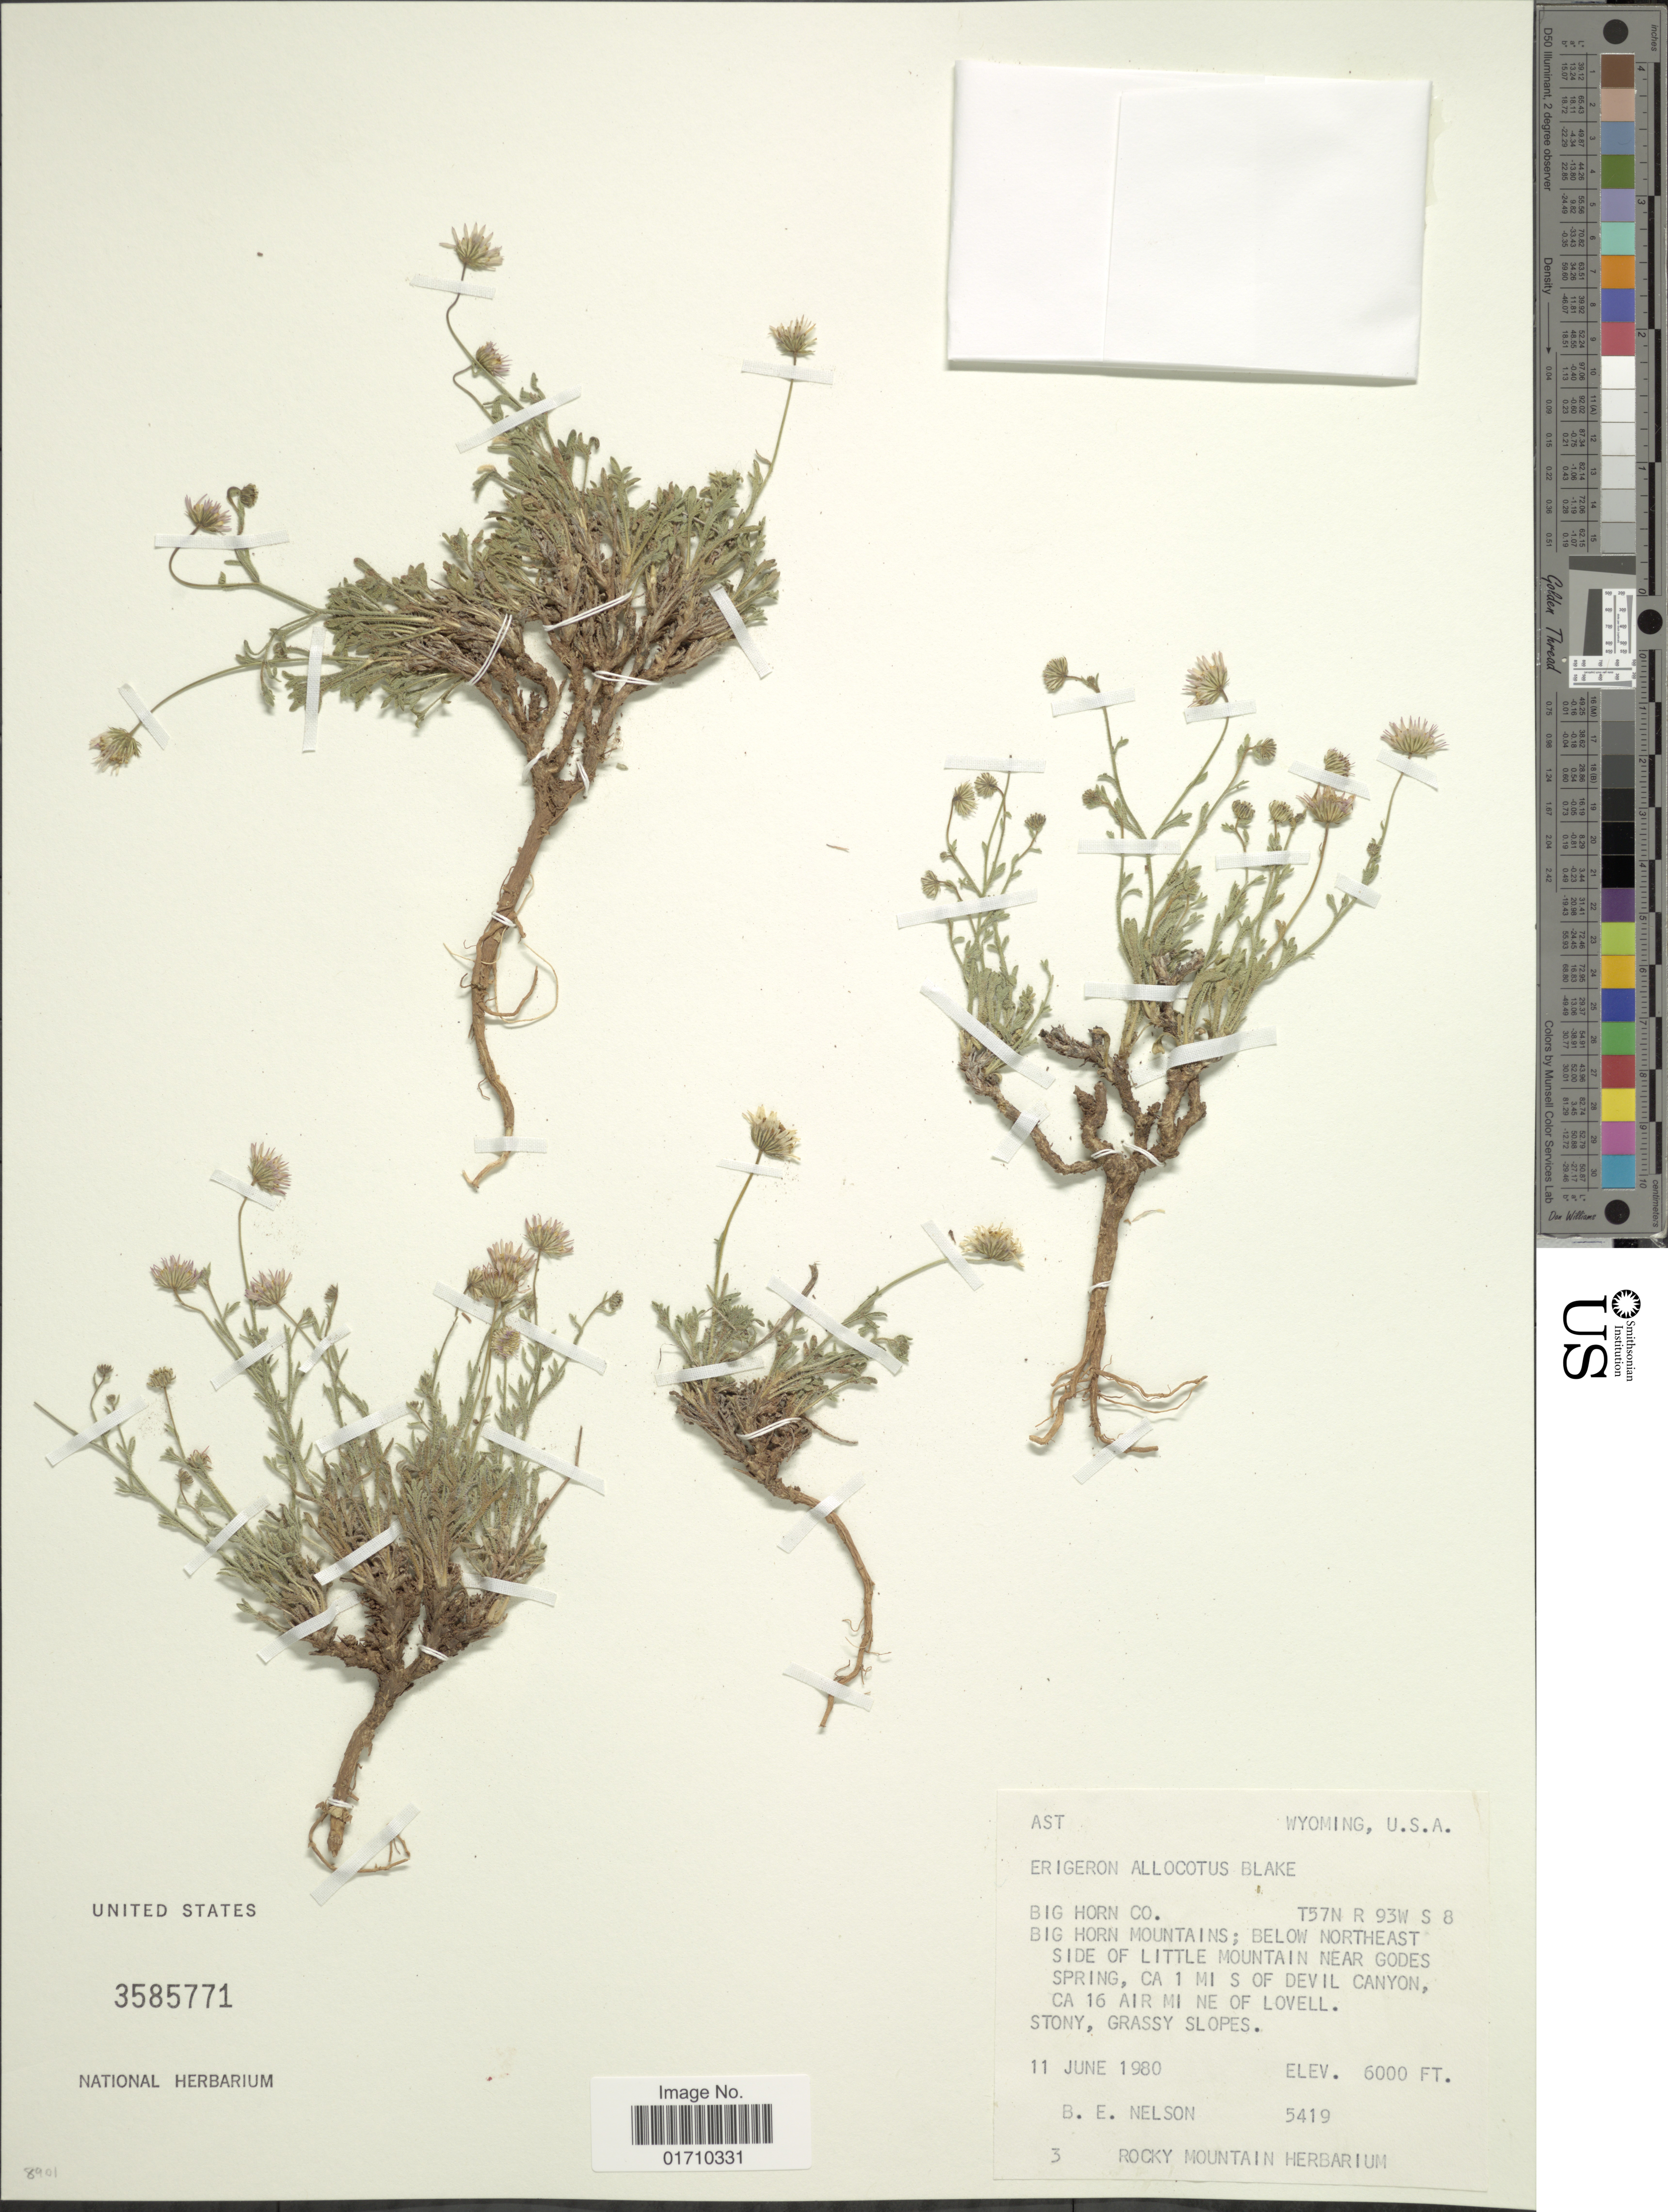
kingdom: Plantae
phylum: Tracheophyta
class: Magnoliopsida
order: Asterales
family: Asteraceae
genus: Erigeron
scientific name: Erigeron allocotus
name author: S.F. Blake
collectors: B. Nelson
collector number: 5419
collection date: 1980-06-11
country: United States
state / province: Wyoming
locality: Big Horn Co. T57N R 93W S 8, Big Horn Mountains; Below Northeast side of Little Mountain near Godes Spring, ca 1 mi S of Devil Canyon, ca 16 air mi NE of Lovell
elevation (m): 1829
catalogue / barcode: US 3585771